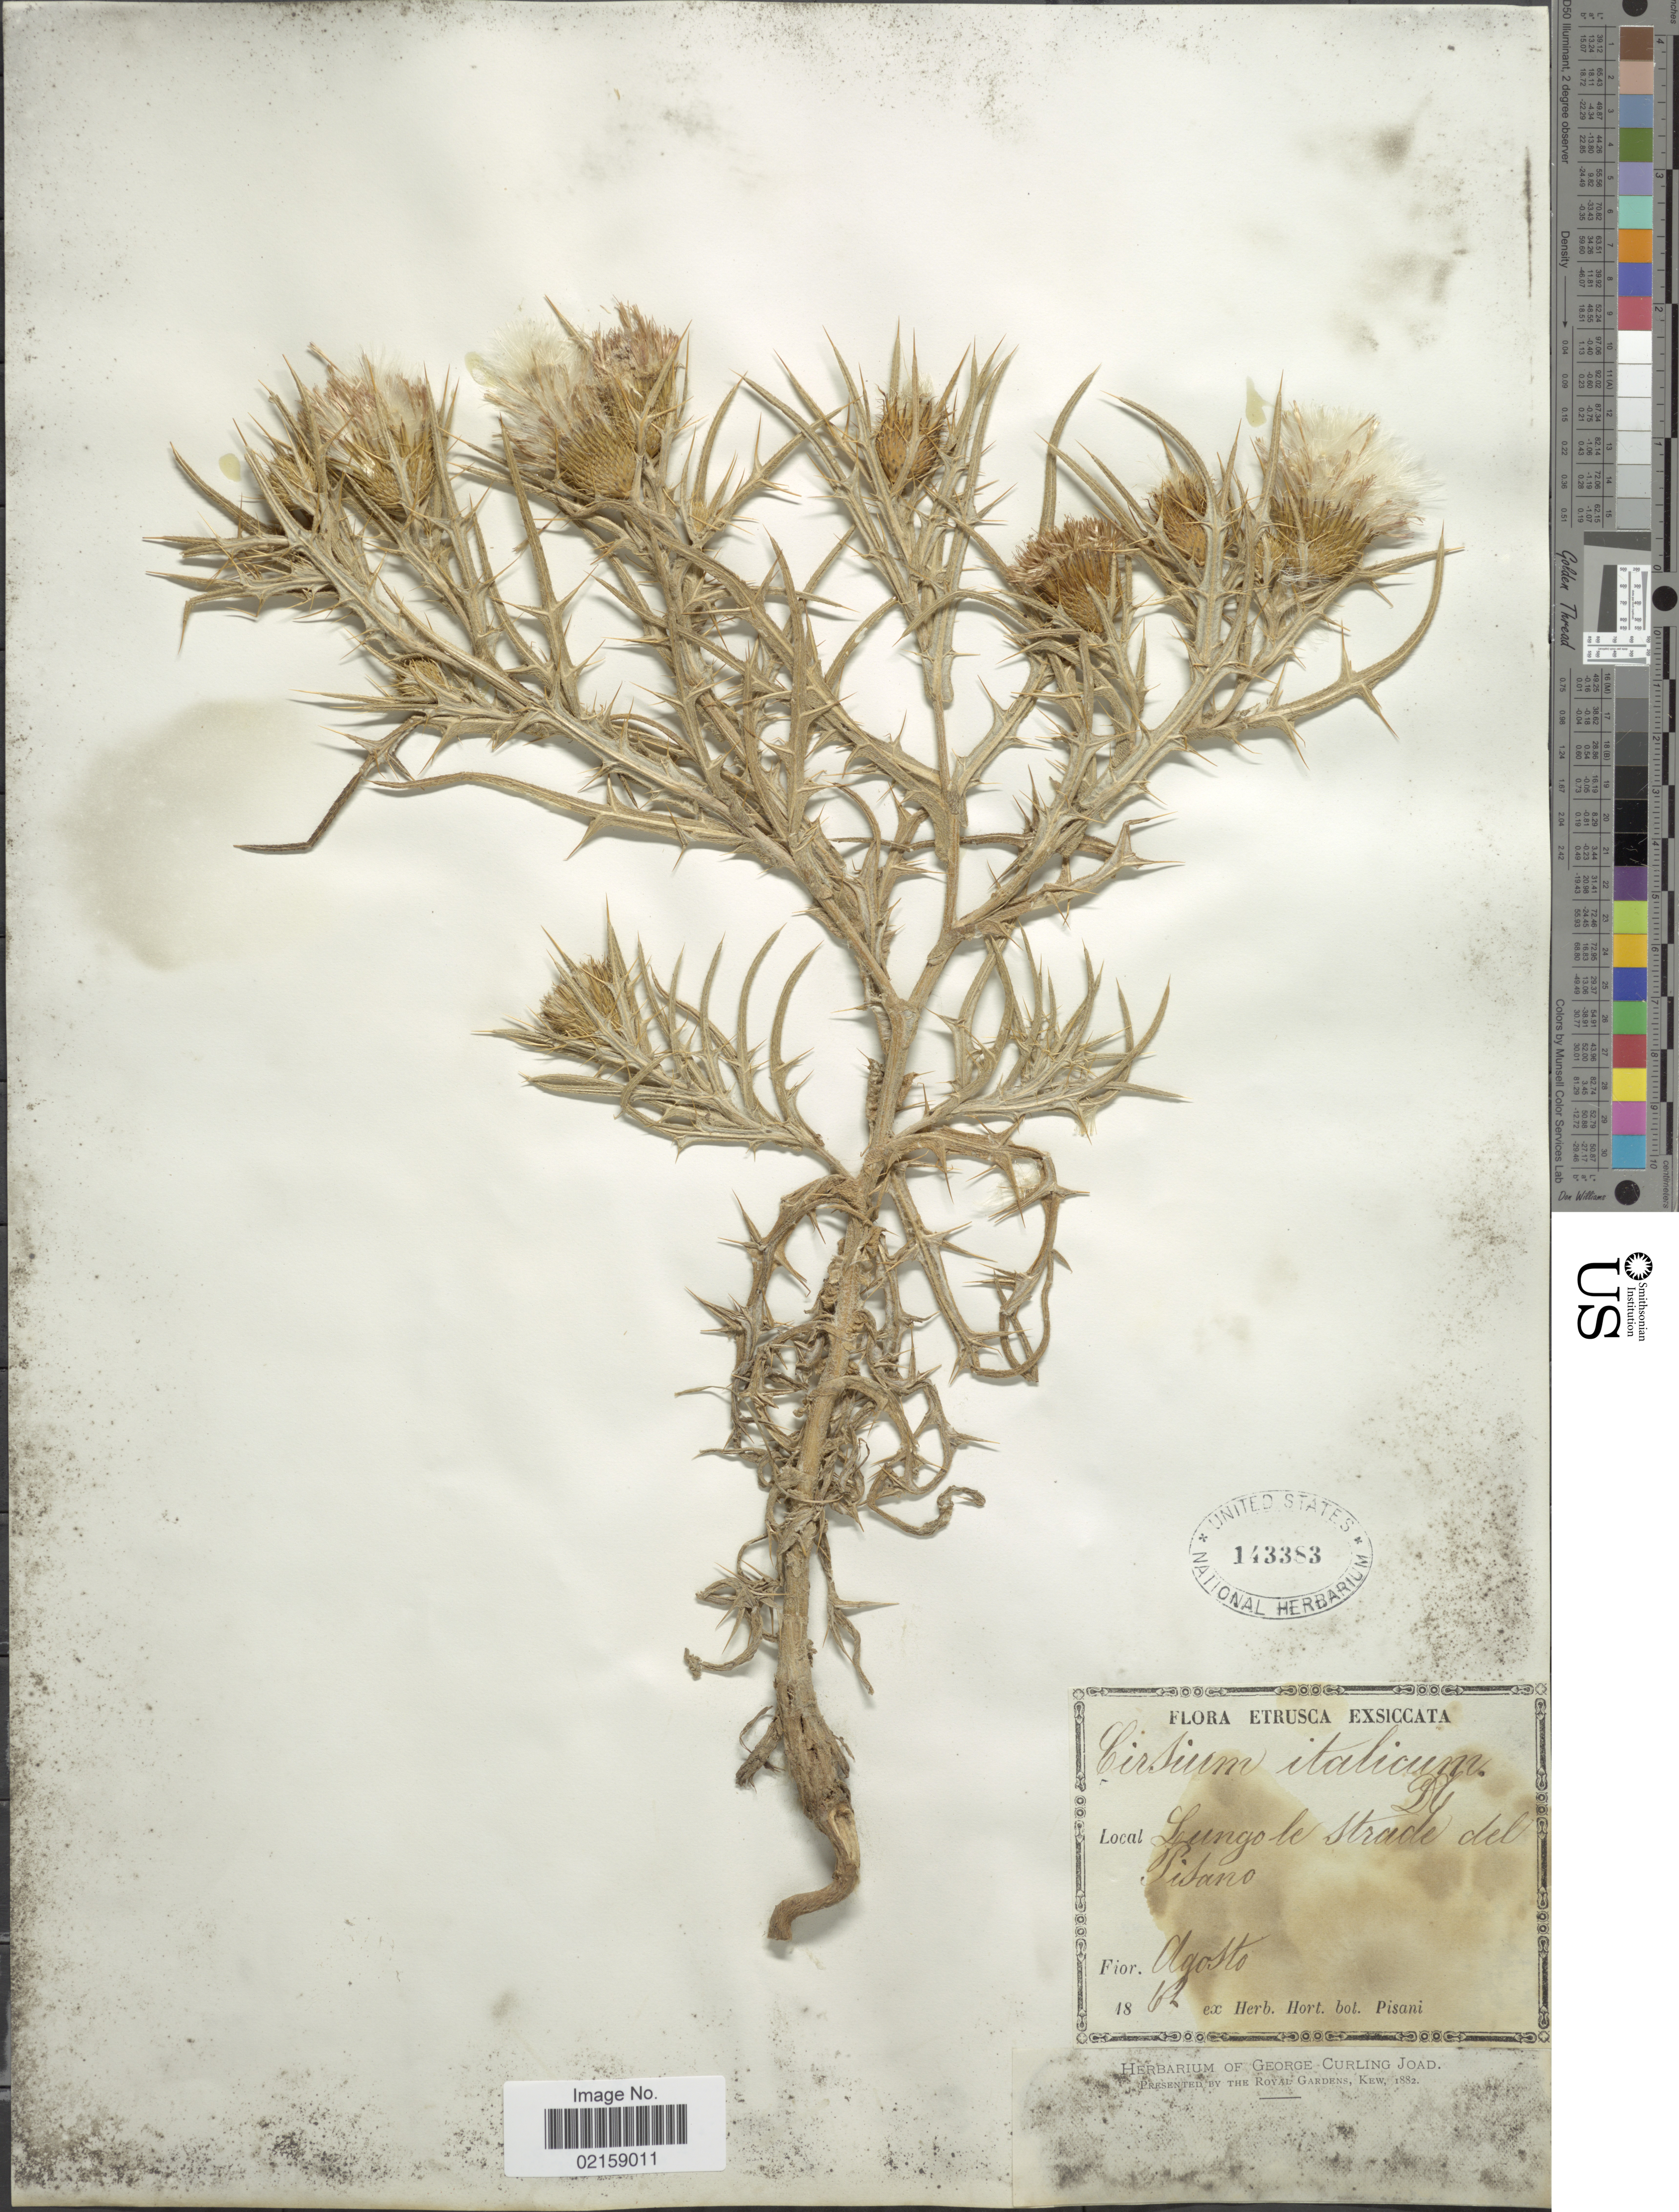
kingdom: Plantae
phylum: Tracheophyta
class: Magnoliopsida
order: Asterales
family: Asteraceae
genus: Cirsium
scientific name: Cirsium italicum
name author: (Savi) DC.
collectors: ex herb. Hort. Bot. Pisani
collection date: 1862-08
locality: Lungo strade del Pitano, Etrusca exsiccata.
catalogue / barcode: US 143383